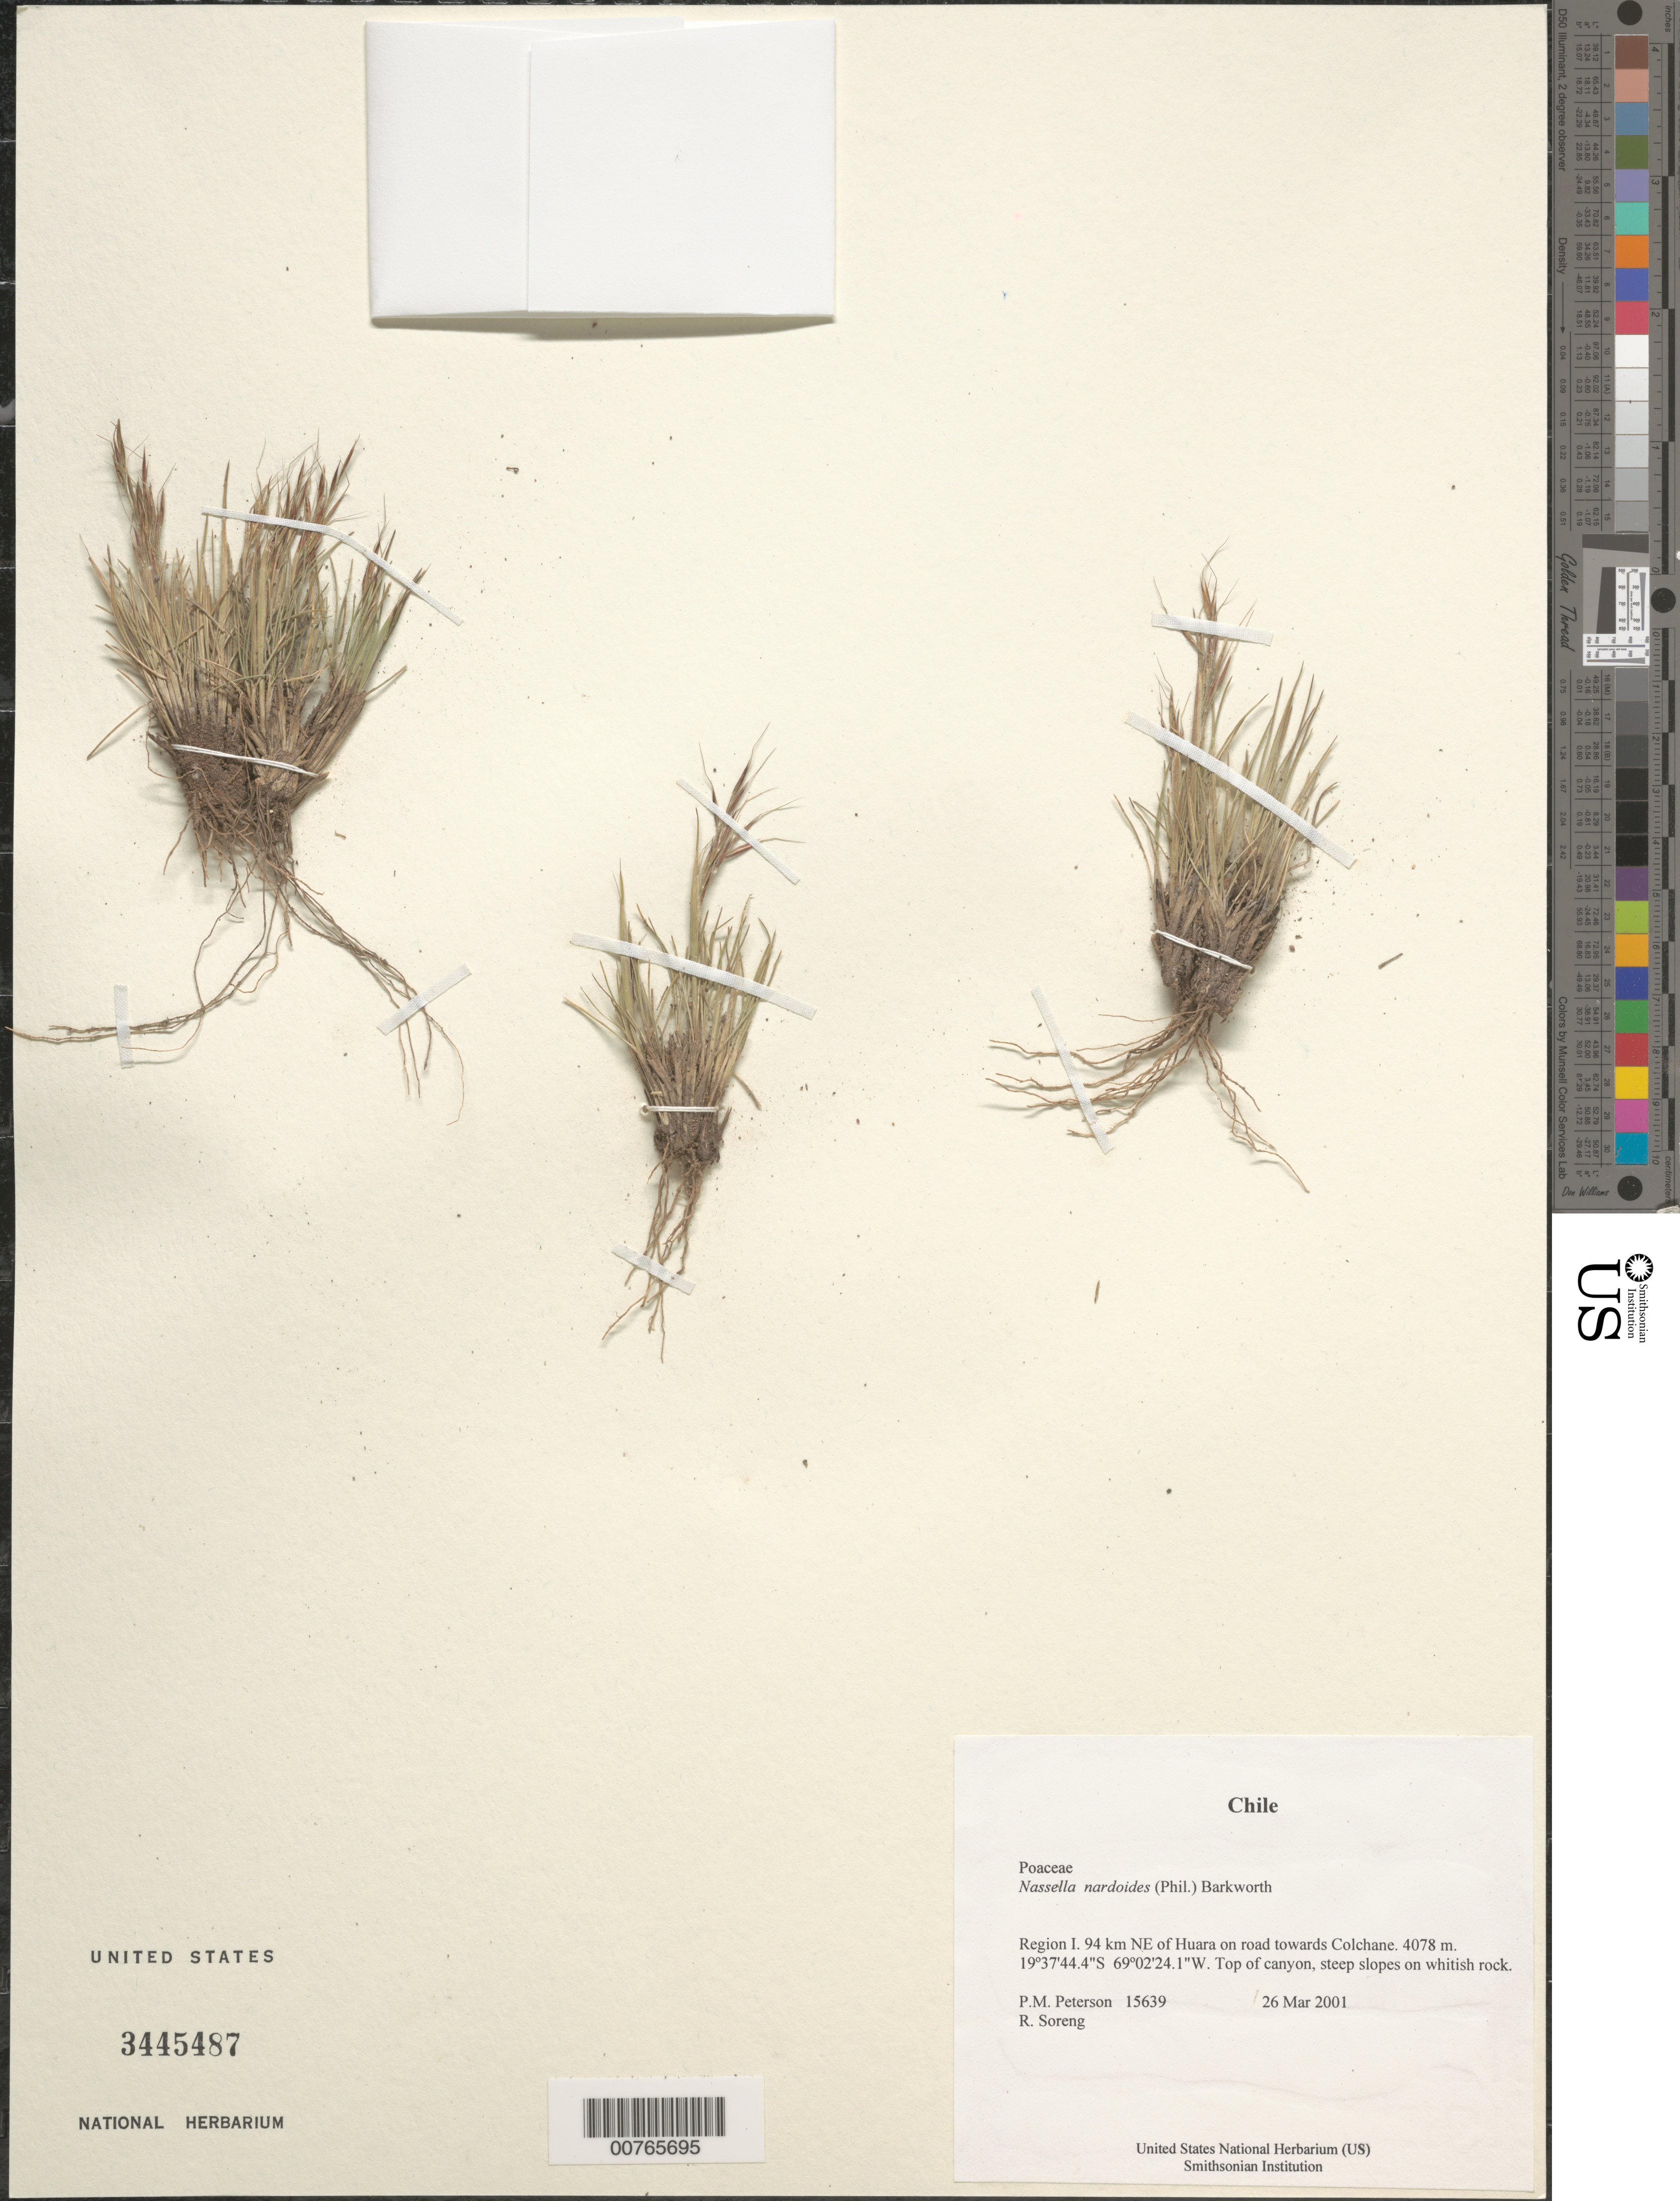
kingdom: Plantae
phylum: Tracheophyta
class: Liliopsida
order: Poales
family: Poaceae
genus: Nassella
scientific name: Nassella nardoides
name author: (Phil.) Barkworth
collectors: P. M. Peterson & R. J. Soreng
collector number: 15639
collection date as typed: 26 Mar 2001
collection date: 2001-03-26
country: Chile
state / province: Tarapacá (I)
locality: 94 km NE of Huara on road towards Colchane.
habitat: Top of canyon, steep slopes on whitish rock.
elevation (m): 4078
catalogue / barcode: US 3445487